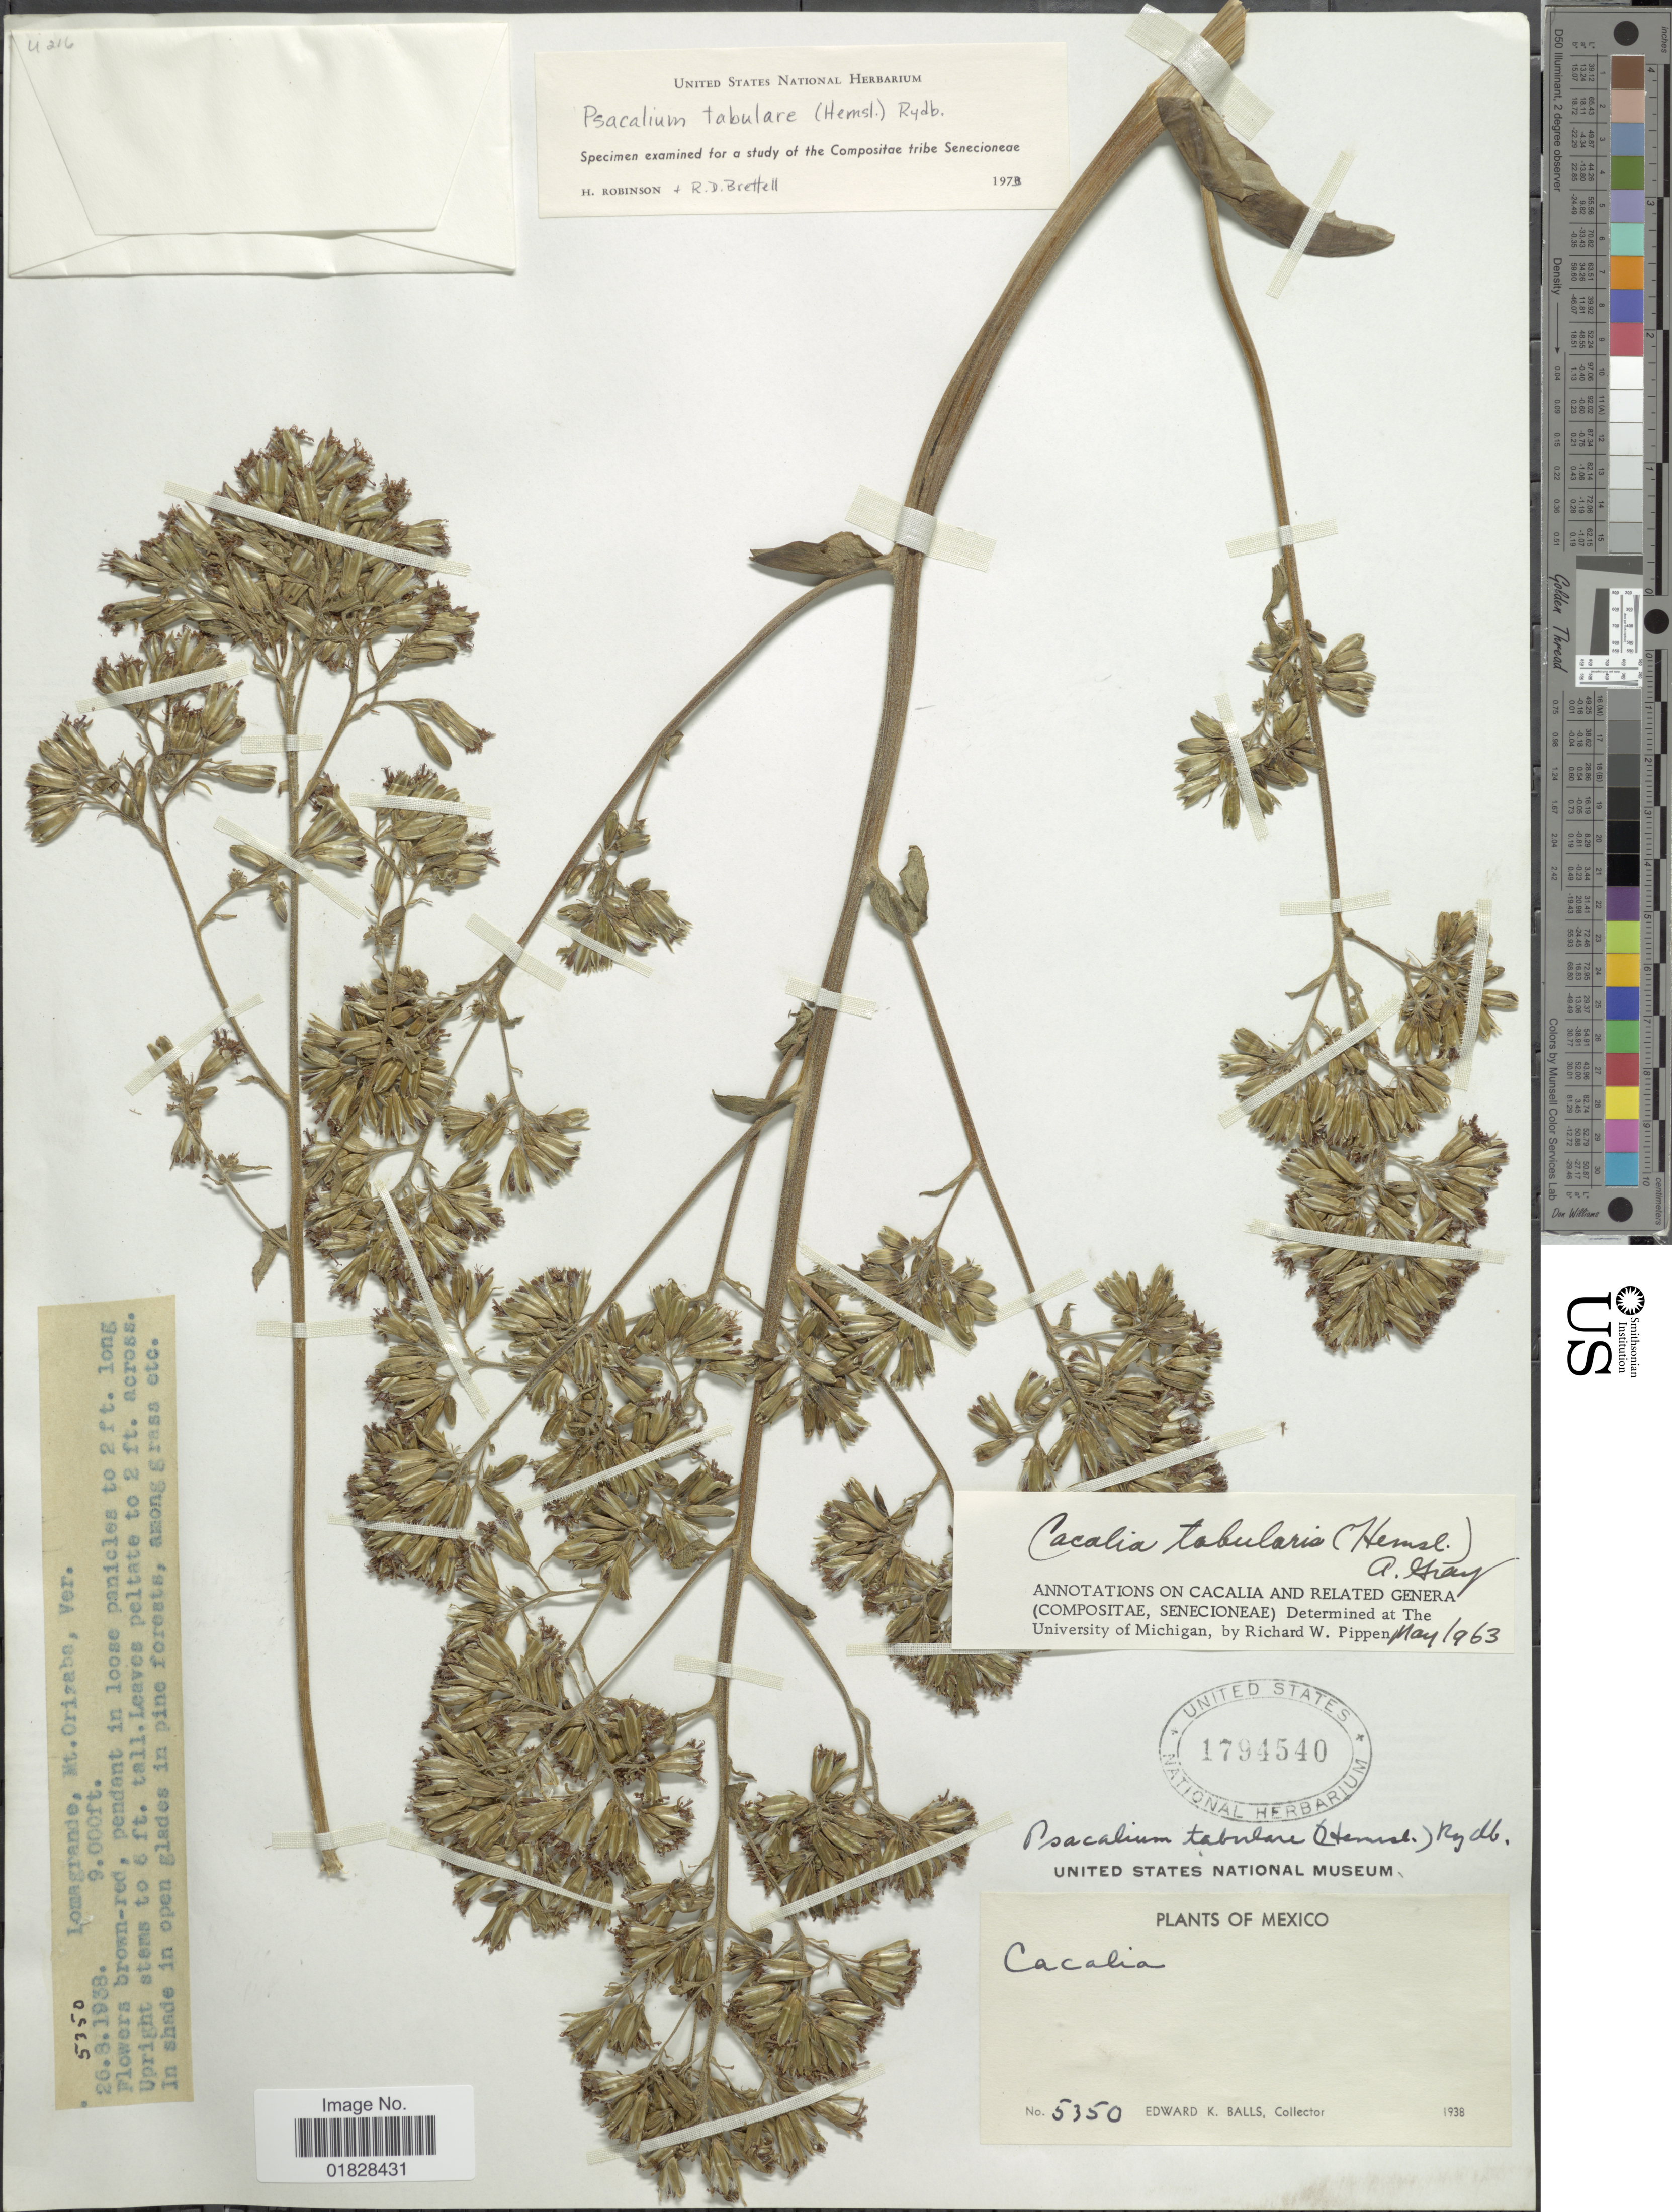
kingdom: Plantae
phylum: Tracheophyta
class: Magnoliopsida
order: Asterales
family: Asteraceae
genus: Psacalium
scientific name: Psacalium tabulare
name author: (Hemsl.) Rydb.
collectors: E. K. Balls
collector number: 5350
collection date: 1938-08-26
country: Mexico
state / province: Veracruz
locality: Lomagrande, Mt. Orizaba, Ver.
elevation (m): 2743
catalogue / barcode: US 1794540